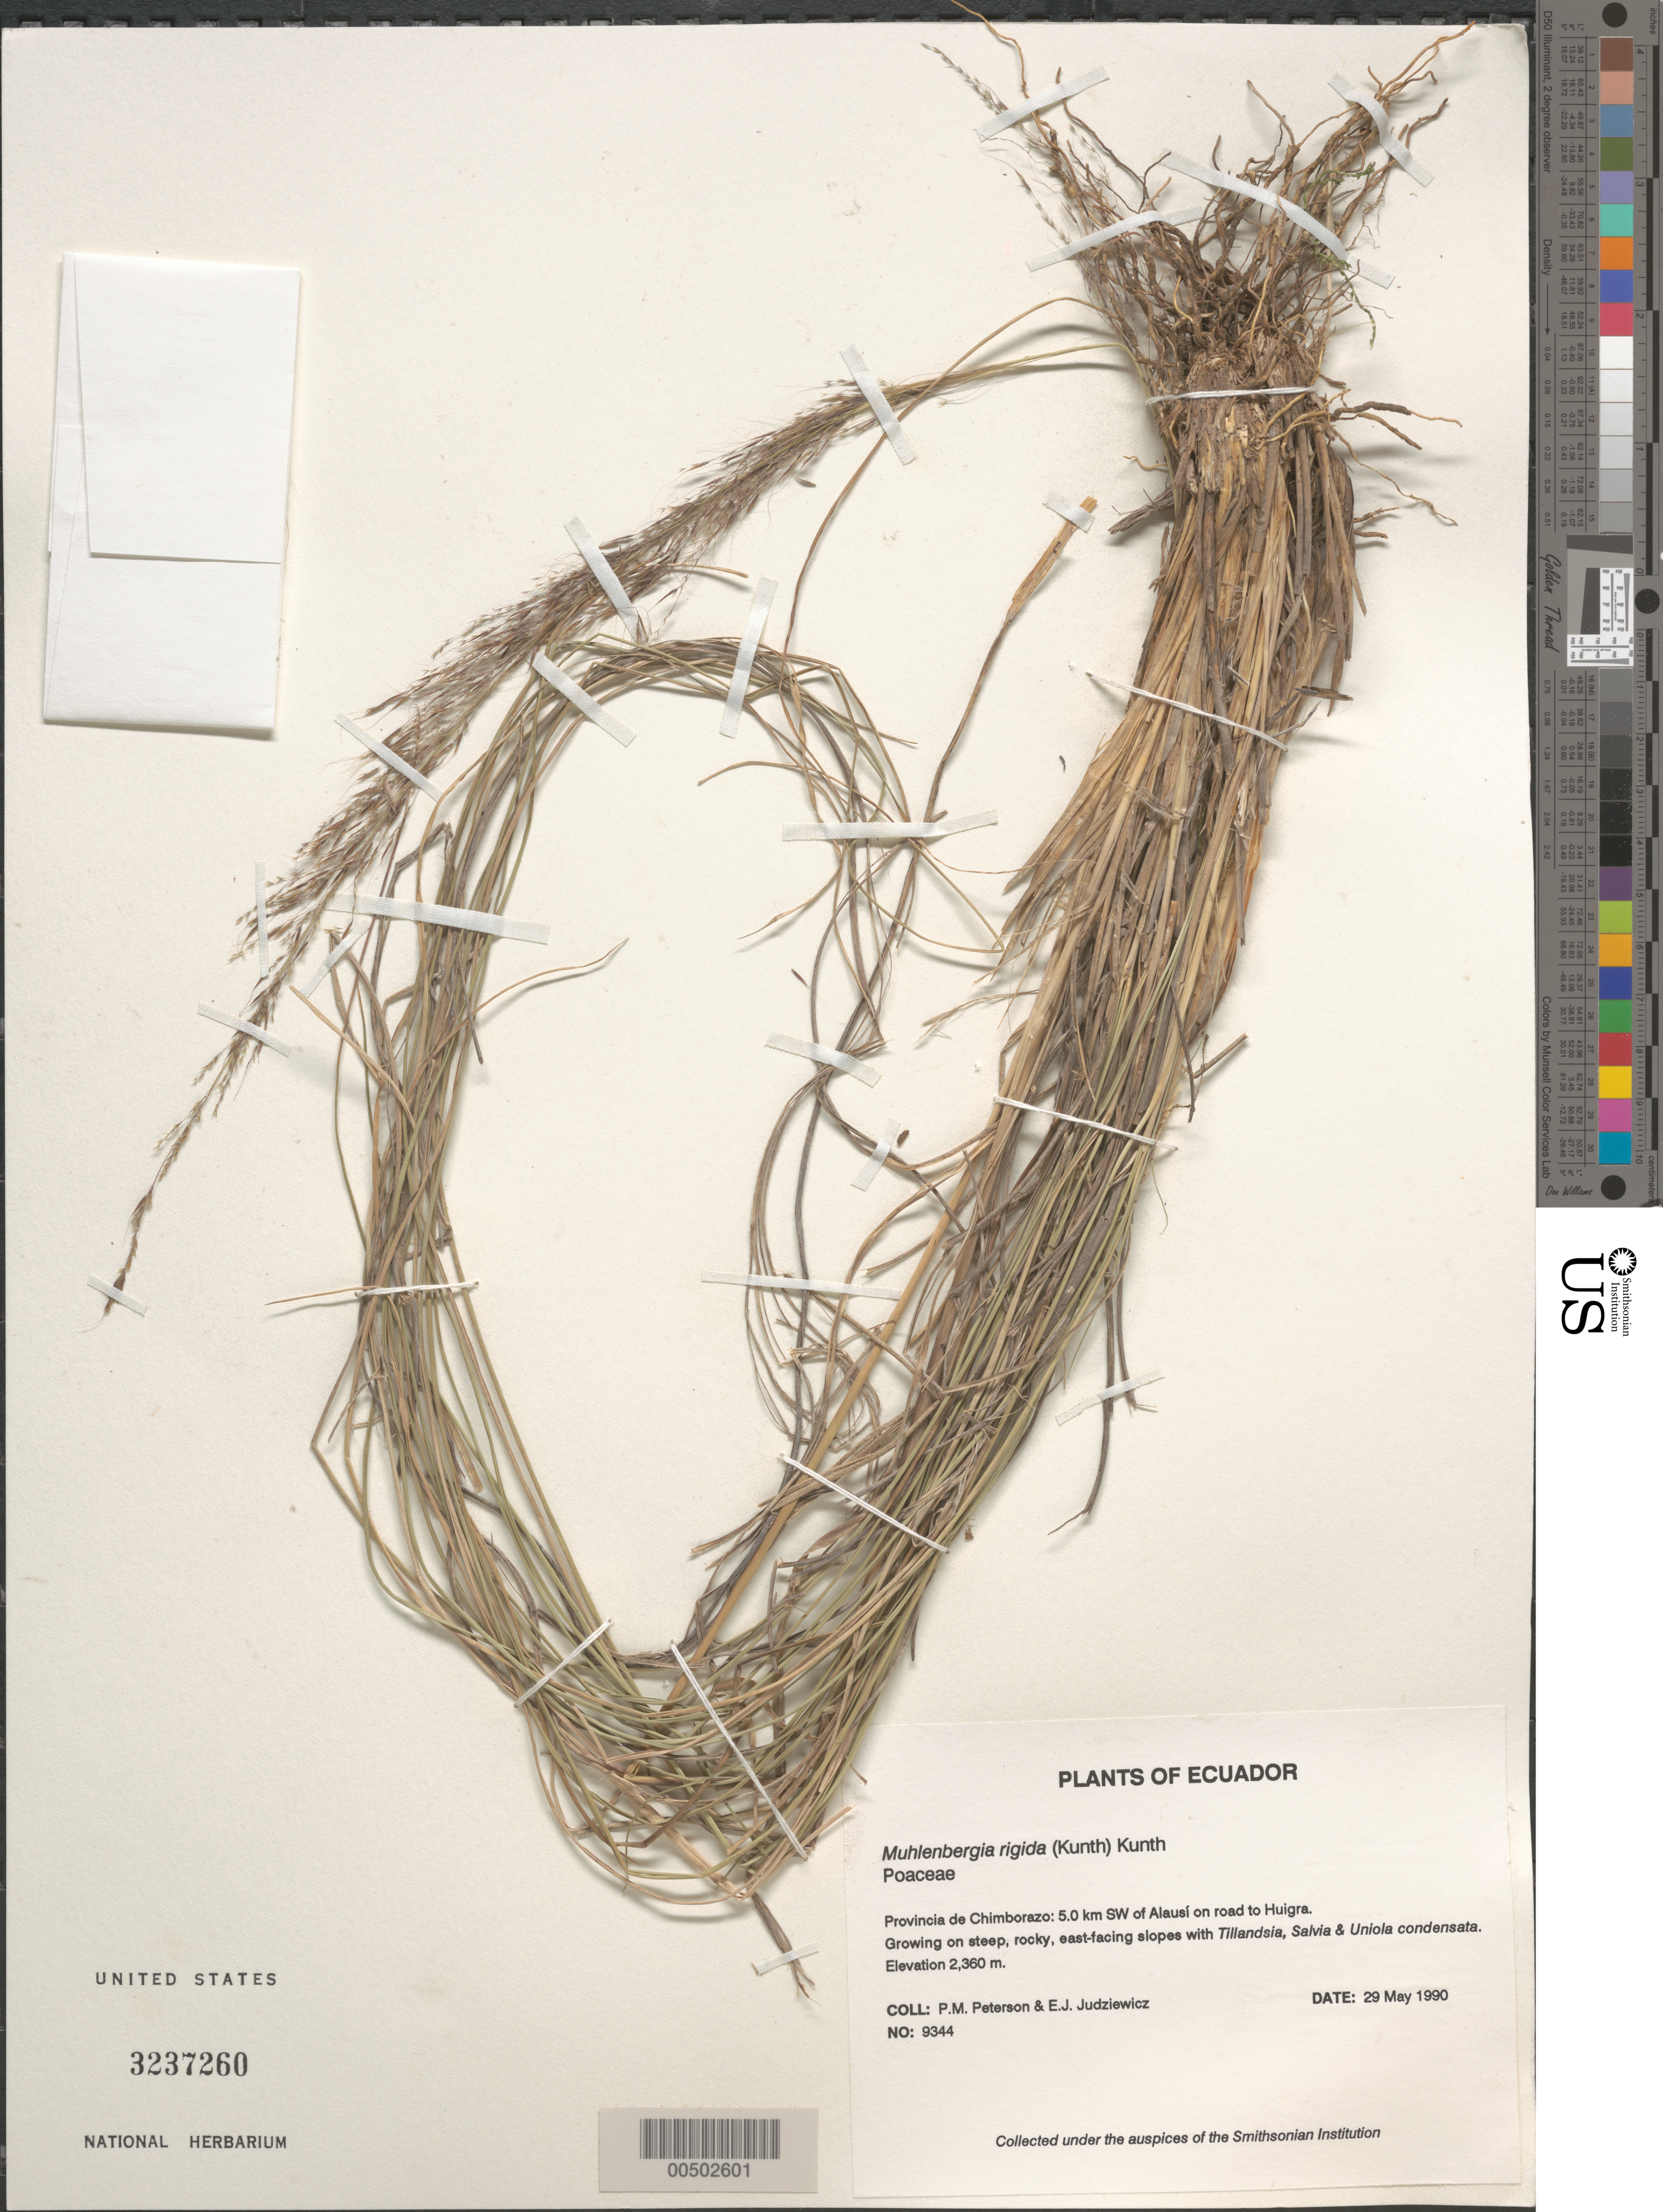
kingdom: Plantae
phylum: Tracheophyta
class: Liliopsida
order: Poales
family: Poaceae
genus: Muhlenbergia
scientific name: Muhlenbergia rigida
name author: (Kunth) Kunth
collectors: P. M. Peterson & E. J. Judziewicz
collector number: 09344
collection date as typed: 29 May 1990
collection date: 1990-05-29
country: Ecuador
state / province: Chimborazo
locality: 5.0 km SW ofAlausí on road to Huigra.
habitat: Growing on steep, rocky, east-facing slopes with Tillandsia, Salvia & Uniola condensata.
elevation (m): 2360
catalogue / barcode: US 3237260